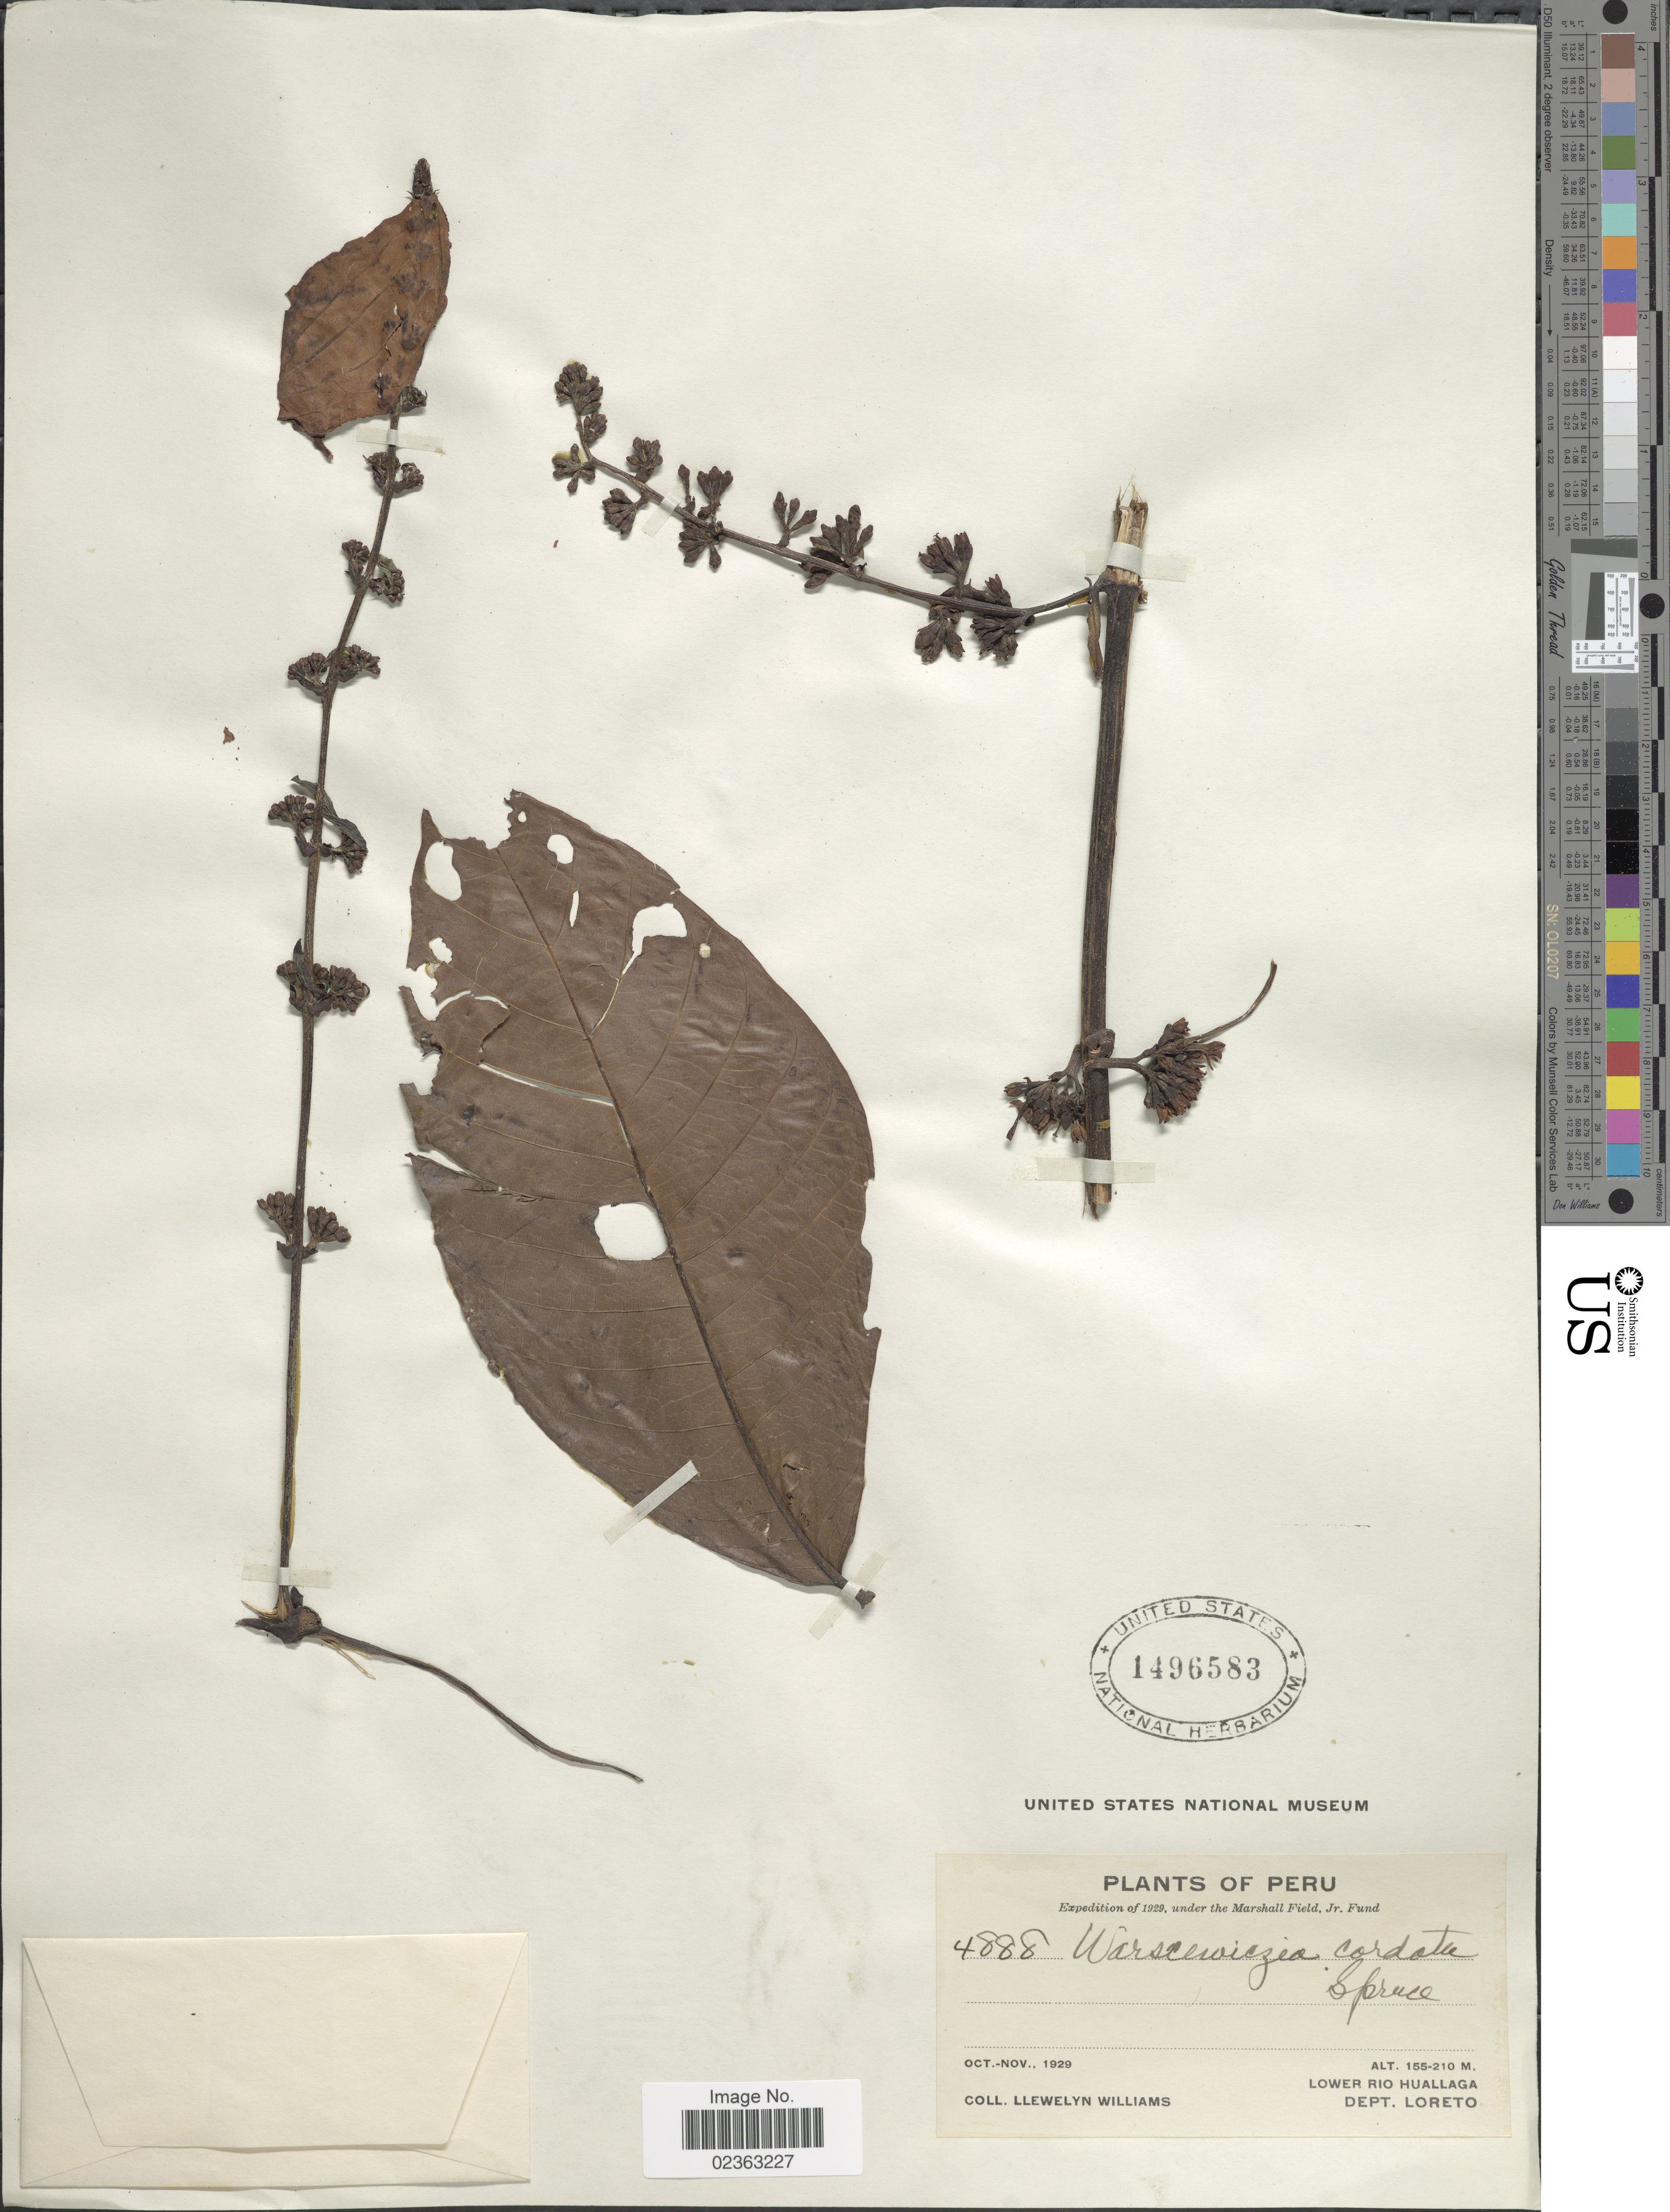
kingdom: Plantae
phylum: Tracheophyta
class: Magnoliopsida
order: Gentianales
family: Rubiaceae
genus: Warszewiczia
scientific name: Warszewiczia cordata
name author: Spruce ex K. Schum.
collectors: Ll. Williams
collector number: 4888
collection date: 1929-10/1929-11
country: Peru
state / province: Loreto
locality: Lower Rio Huallaga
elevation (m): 155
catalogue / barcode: US 1496583